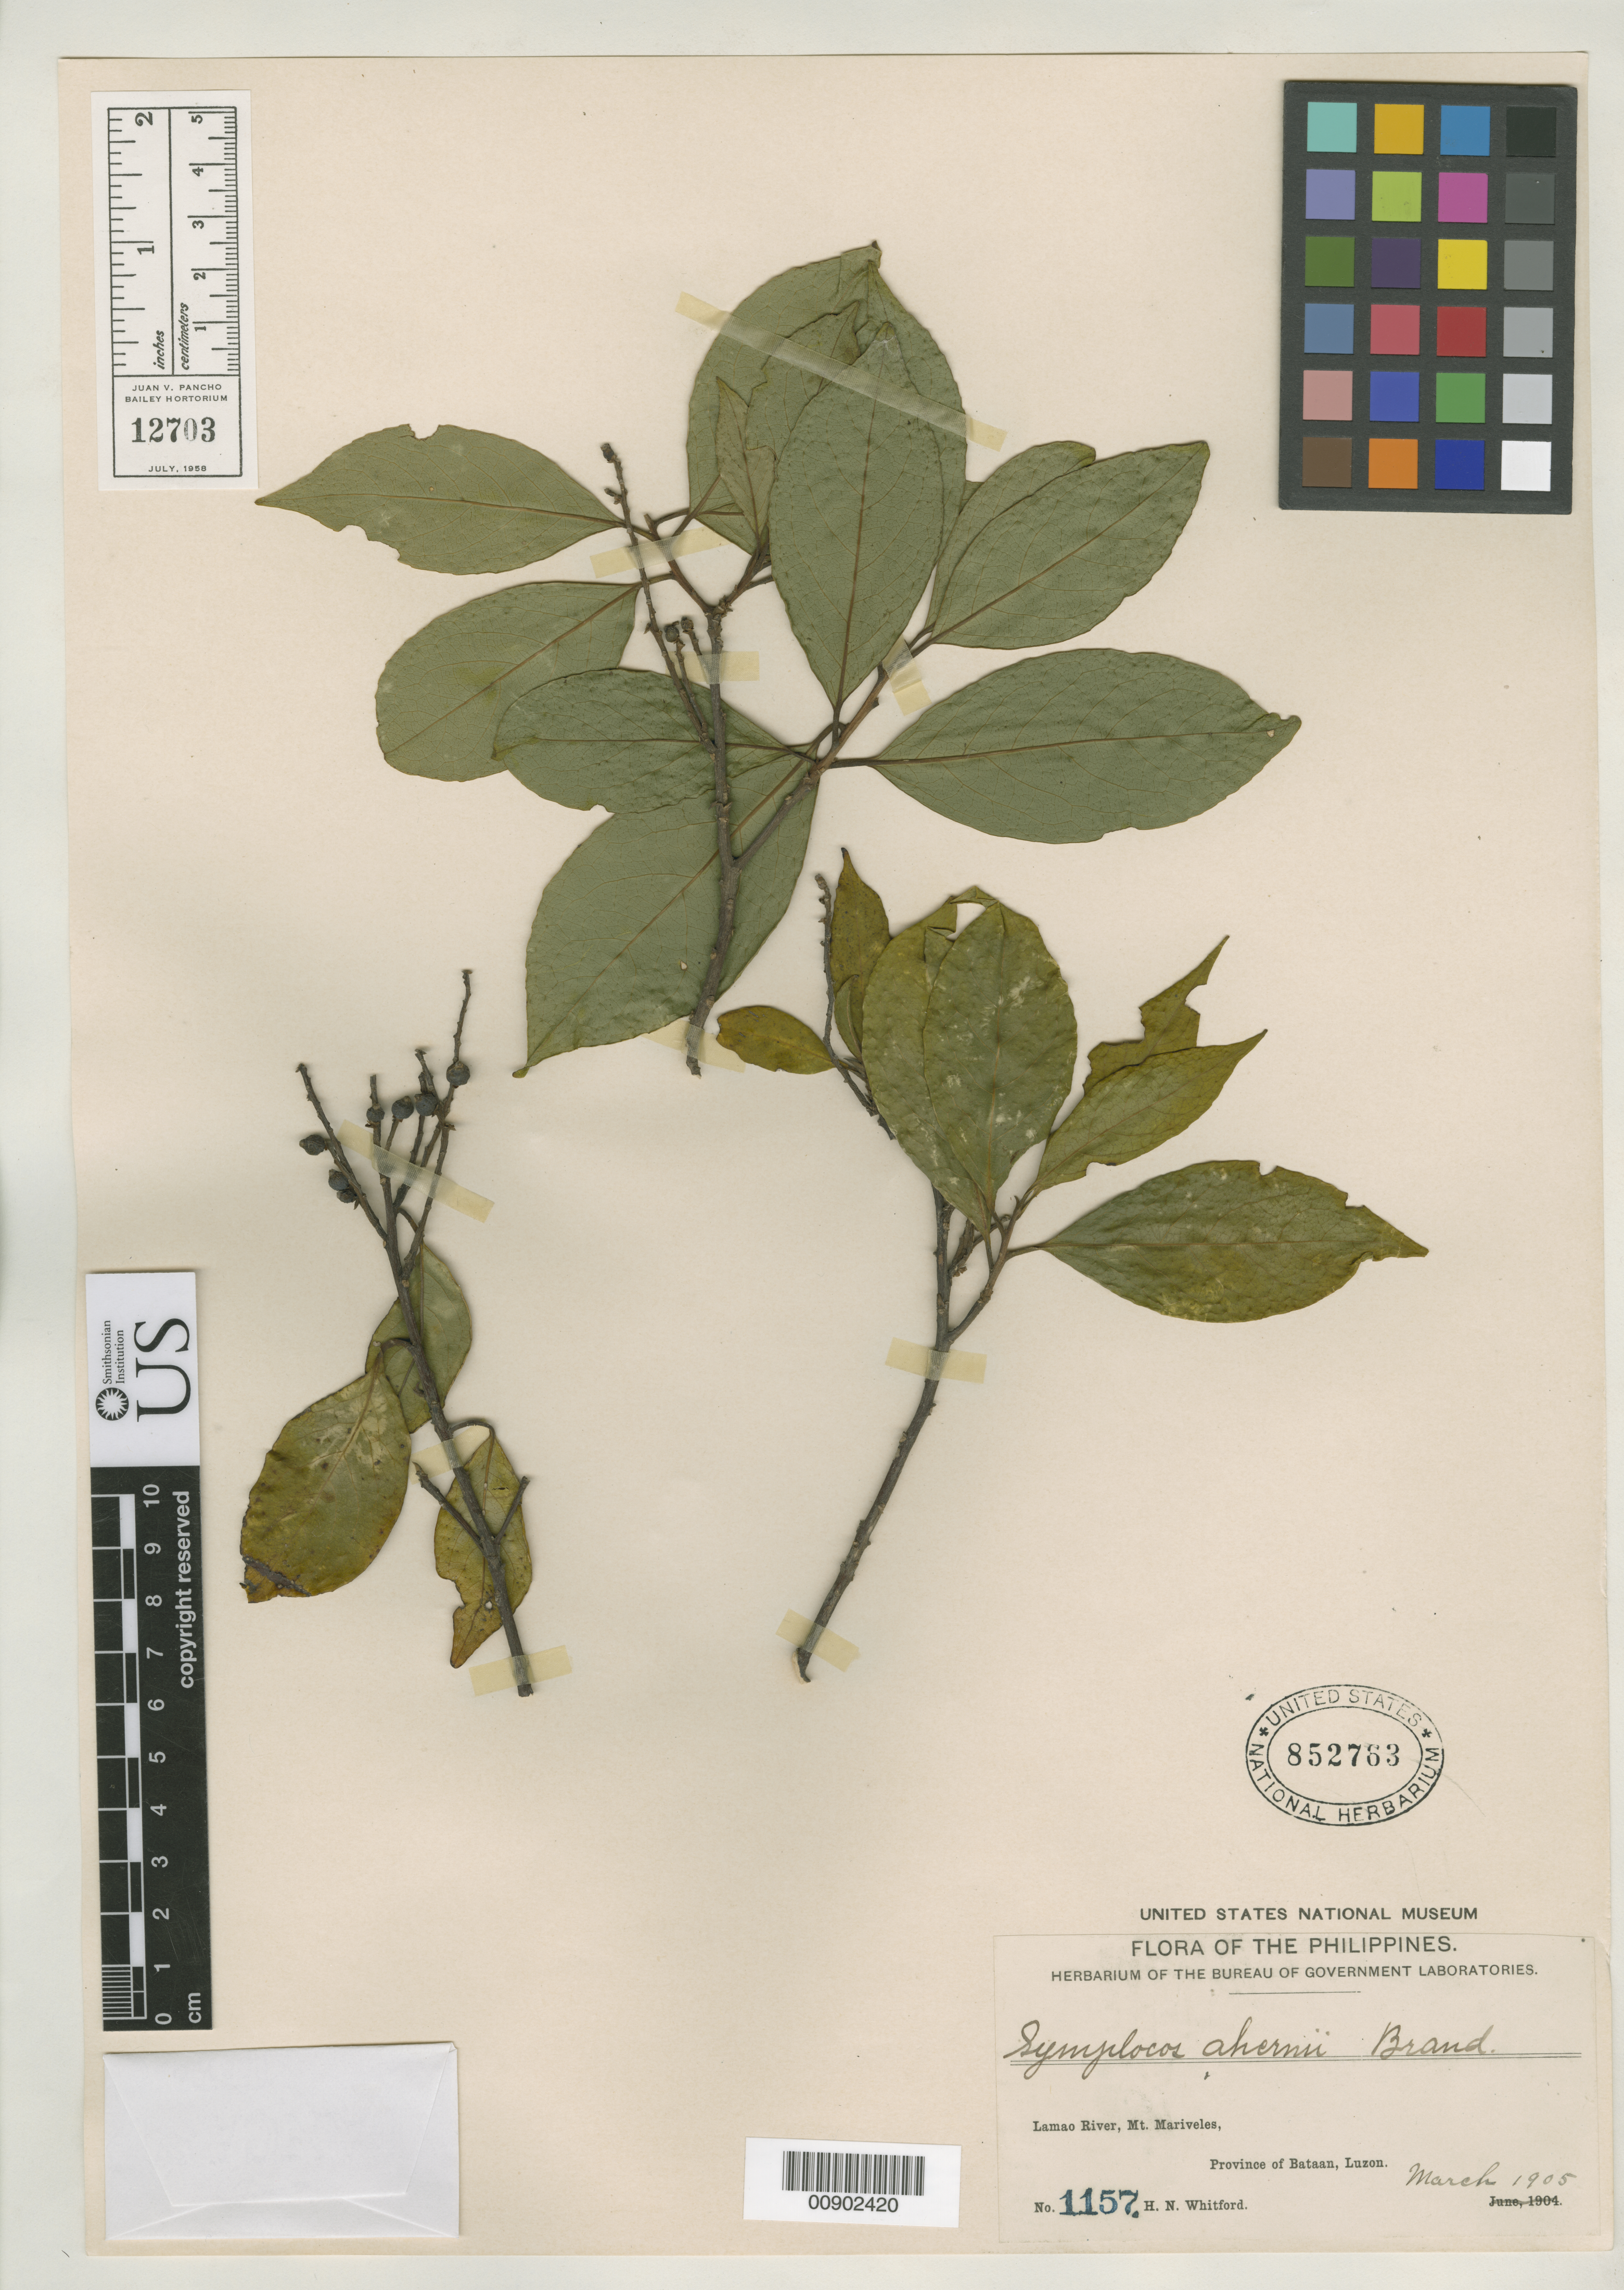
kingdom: Plantae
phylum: Tracheophyta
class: Magnoliopsida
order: Ericales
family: Symplocaceae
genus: Symplocos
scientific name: Symplocos ahernii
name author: Brand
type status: Syntype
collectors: H. N. Whitford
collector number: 1157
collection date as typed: Mar 1905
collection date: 1905-03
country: Philippines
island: Luzon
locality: Lamao River, Mt. mariveles, Province of Bataan, Luzon.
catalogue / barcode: US 852763